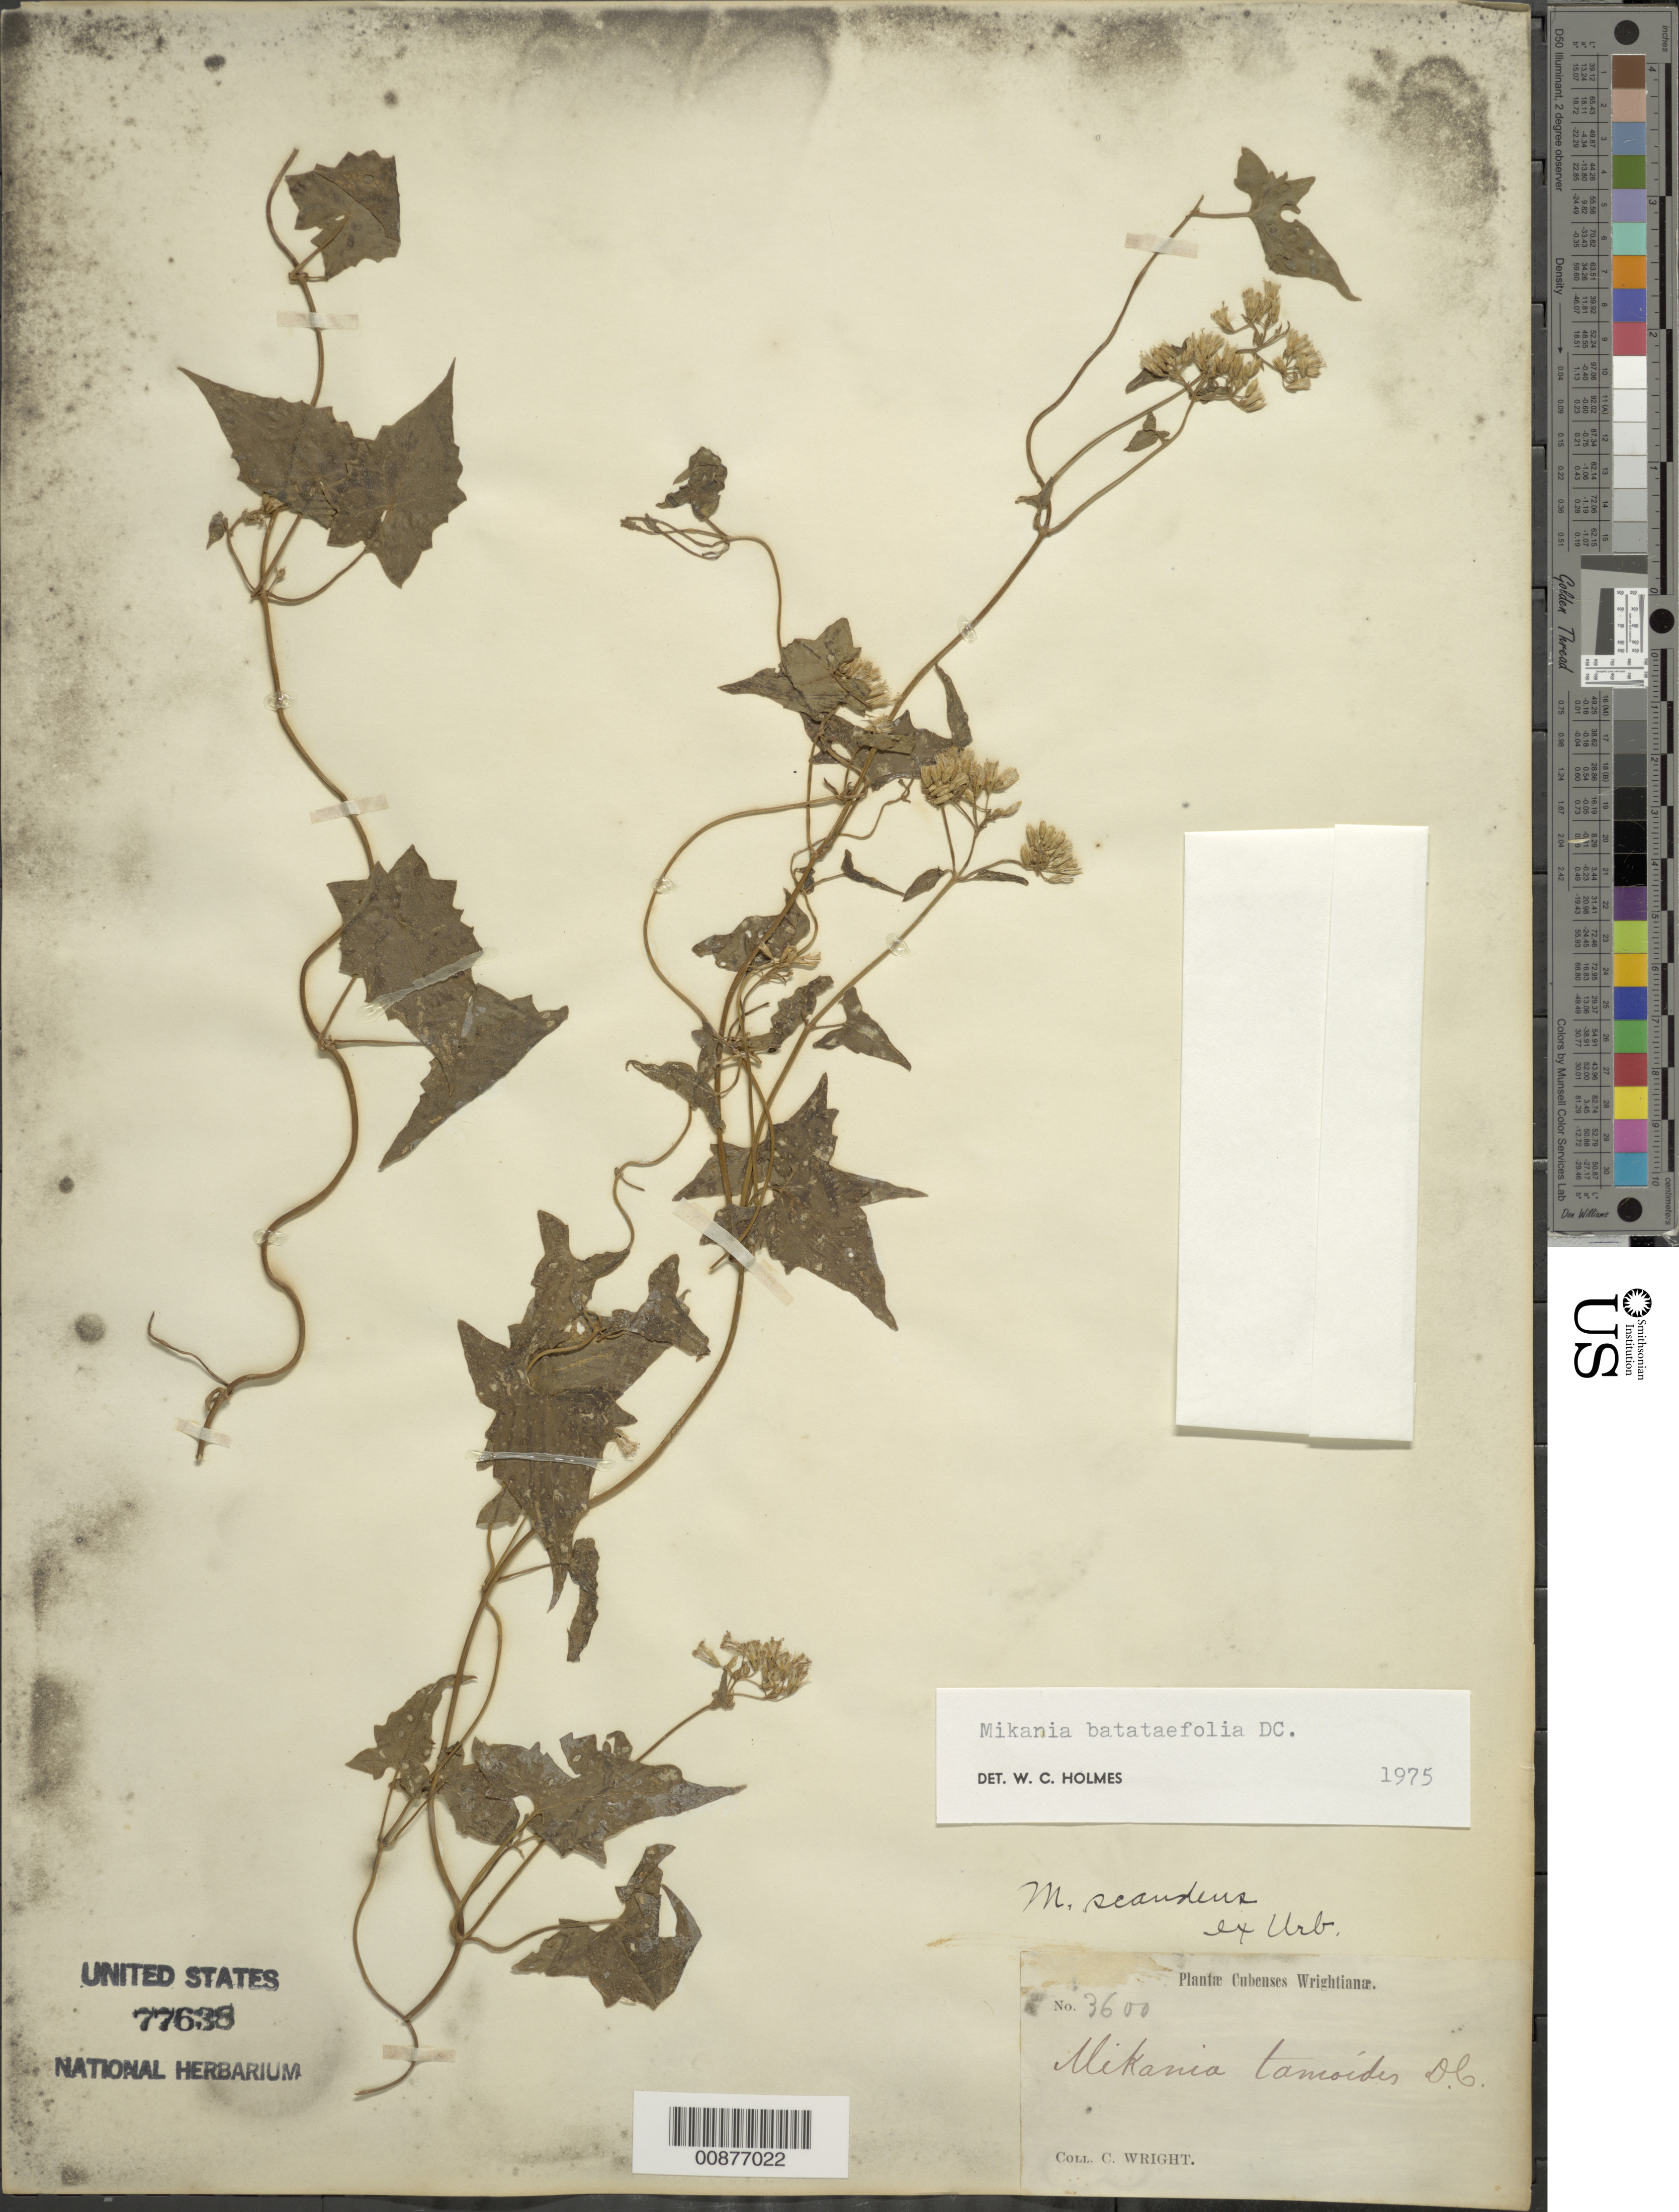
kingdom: Plantae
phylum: Tracheophyta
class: Magnoliopsida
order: Asterales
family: Asteraceae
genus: Mikania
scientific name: Mikania batataefolia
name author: DC.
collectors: C. Wright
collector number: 3600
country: Cuba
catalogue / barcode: US 77638